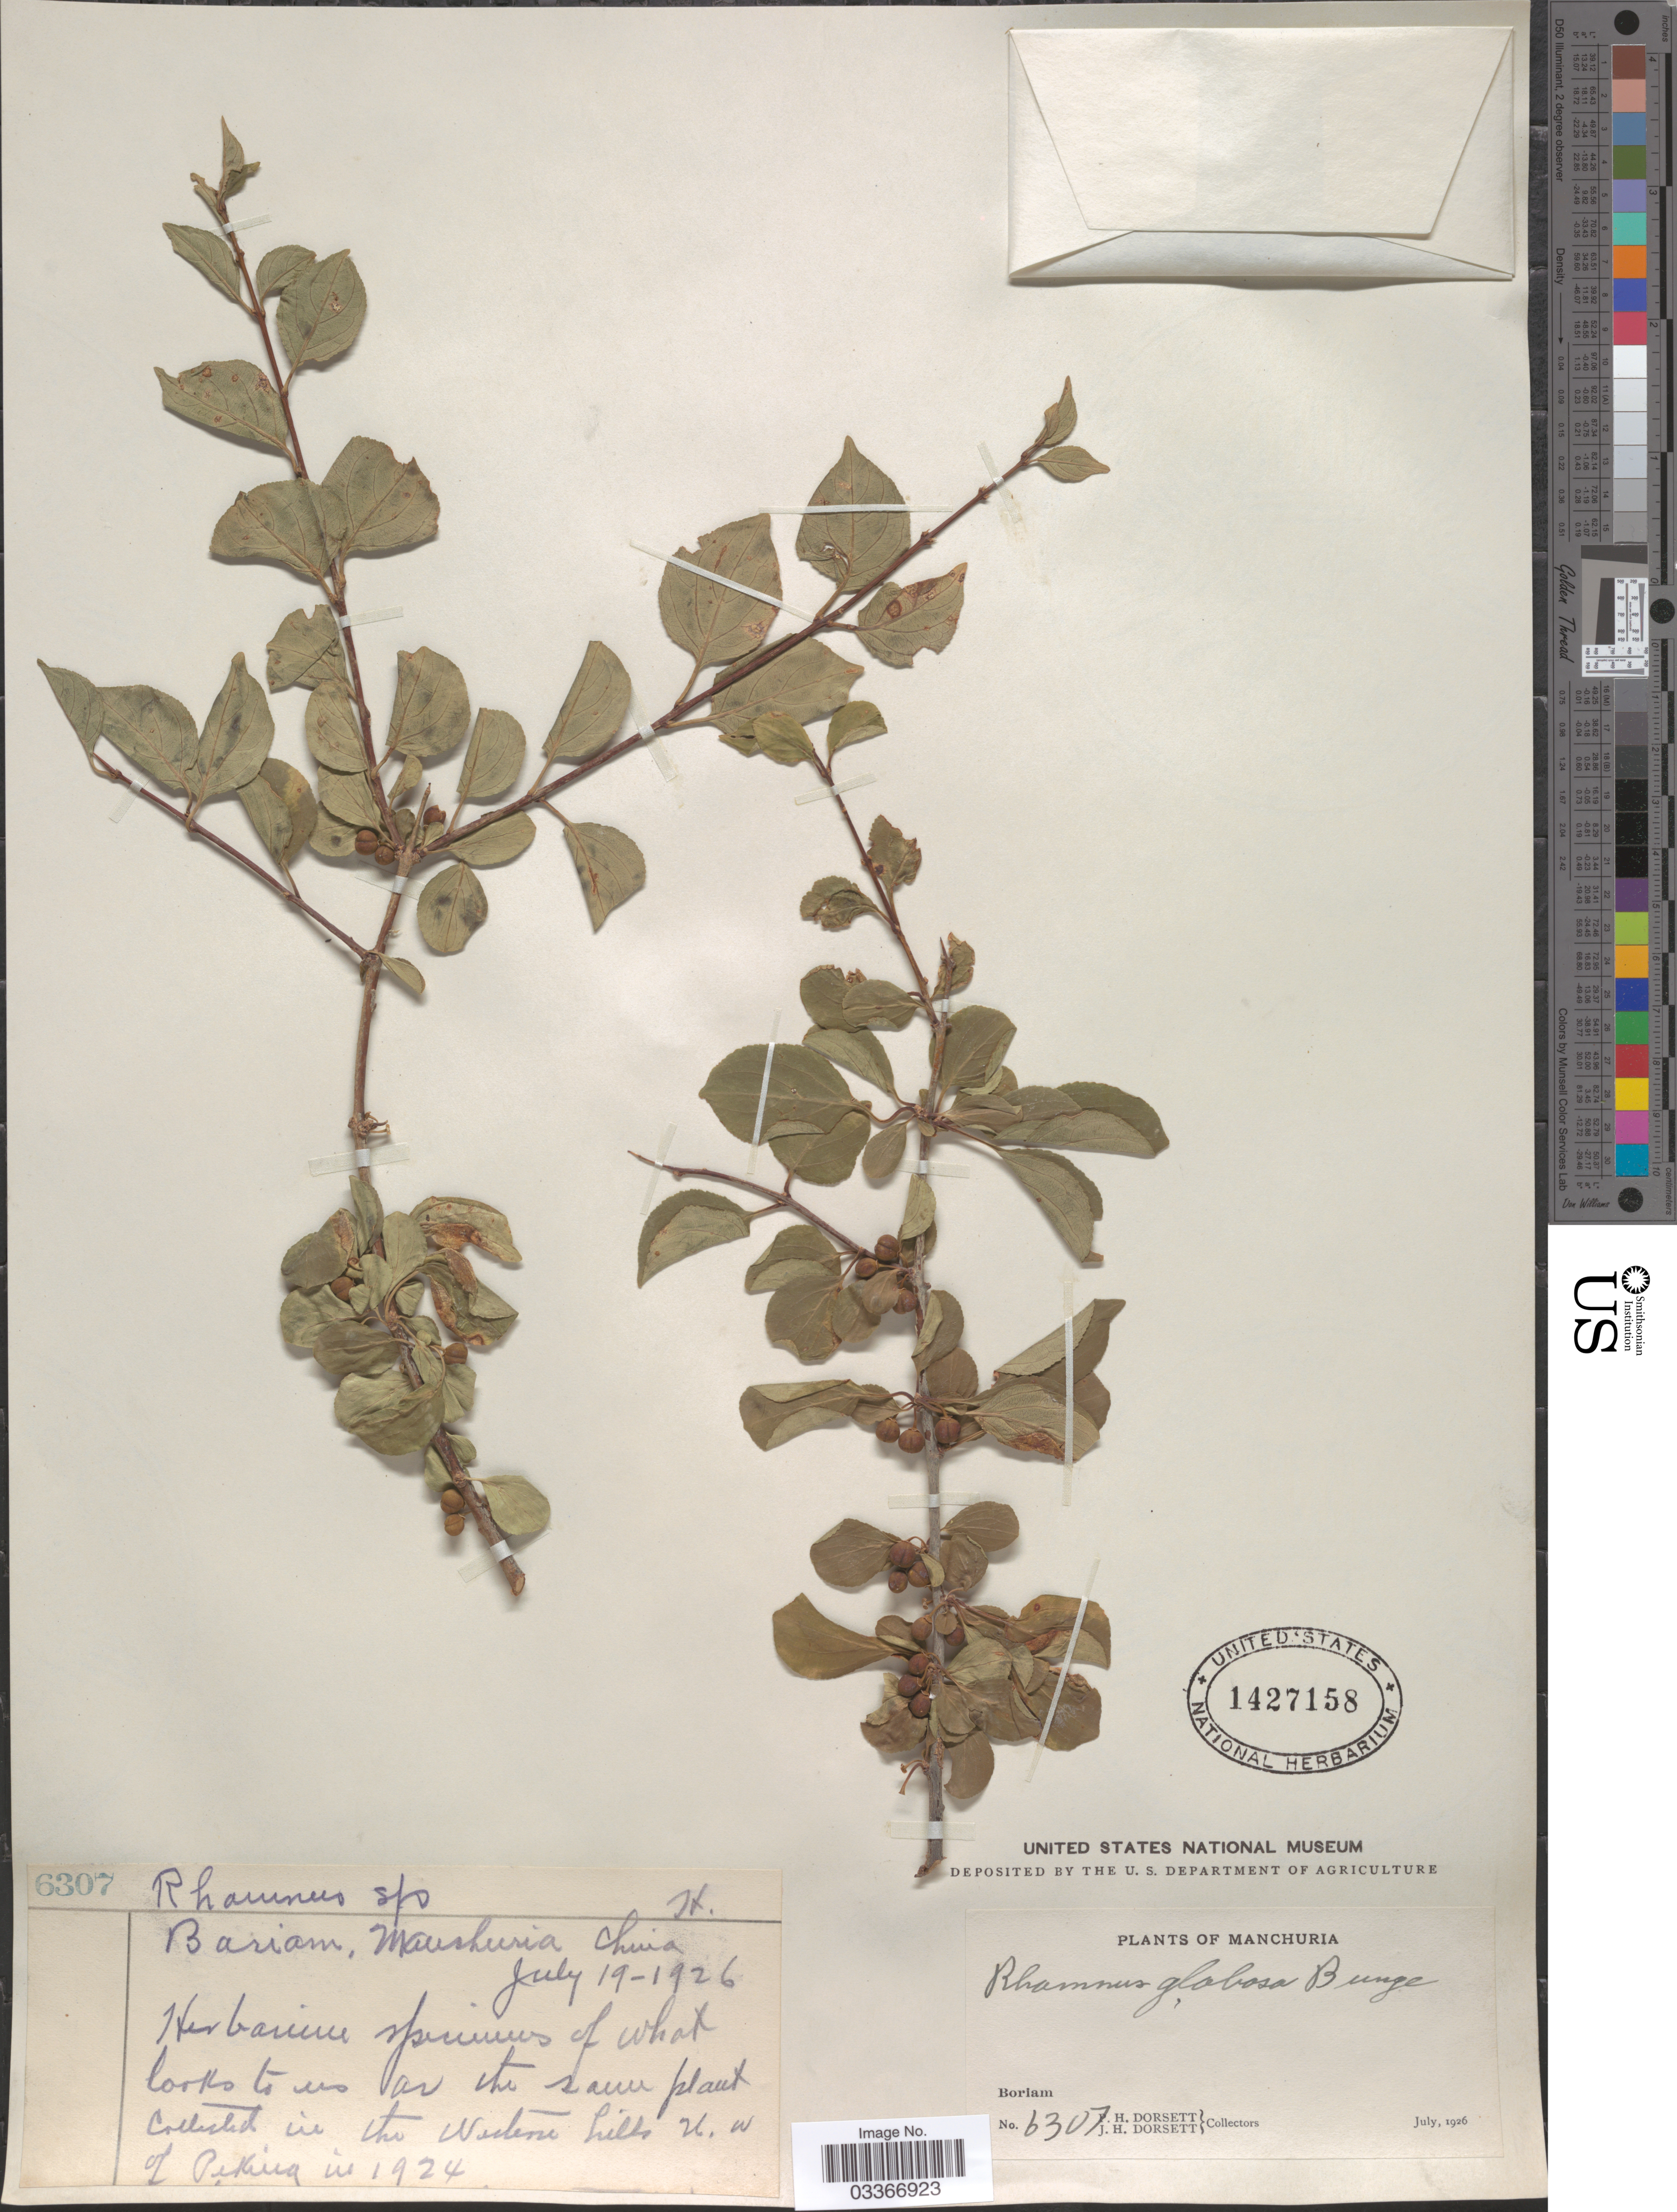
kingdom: Plantae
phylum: Tracheophyta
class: Magnoliopsida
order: Rosales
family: Rhamnaceae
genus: Rhamnus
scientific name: Rhamnus globosa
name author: Bunge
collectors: P. H. Dorsett & J. Dorsett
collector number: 6307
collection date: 1926-07-19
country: China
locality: Manchuria. Bariam.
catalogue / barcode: US 1427158